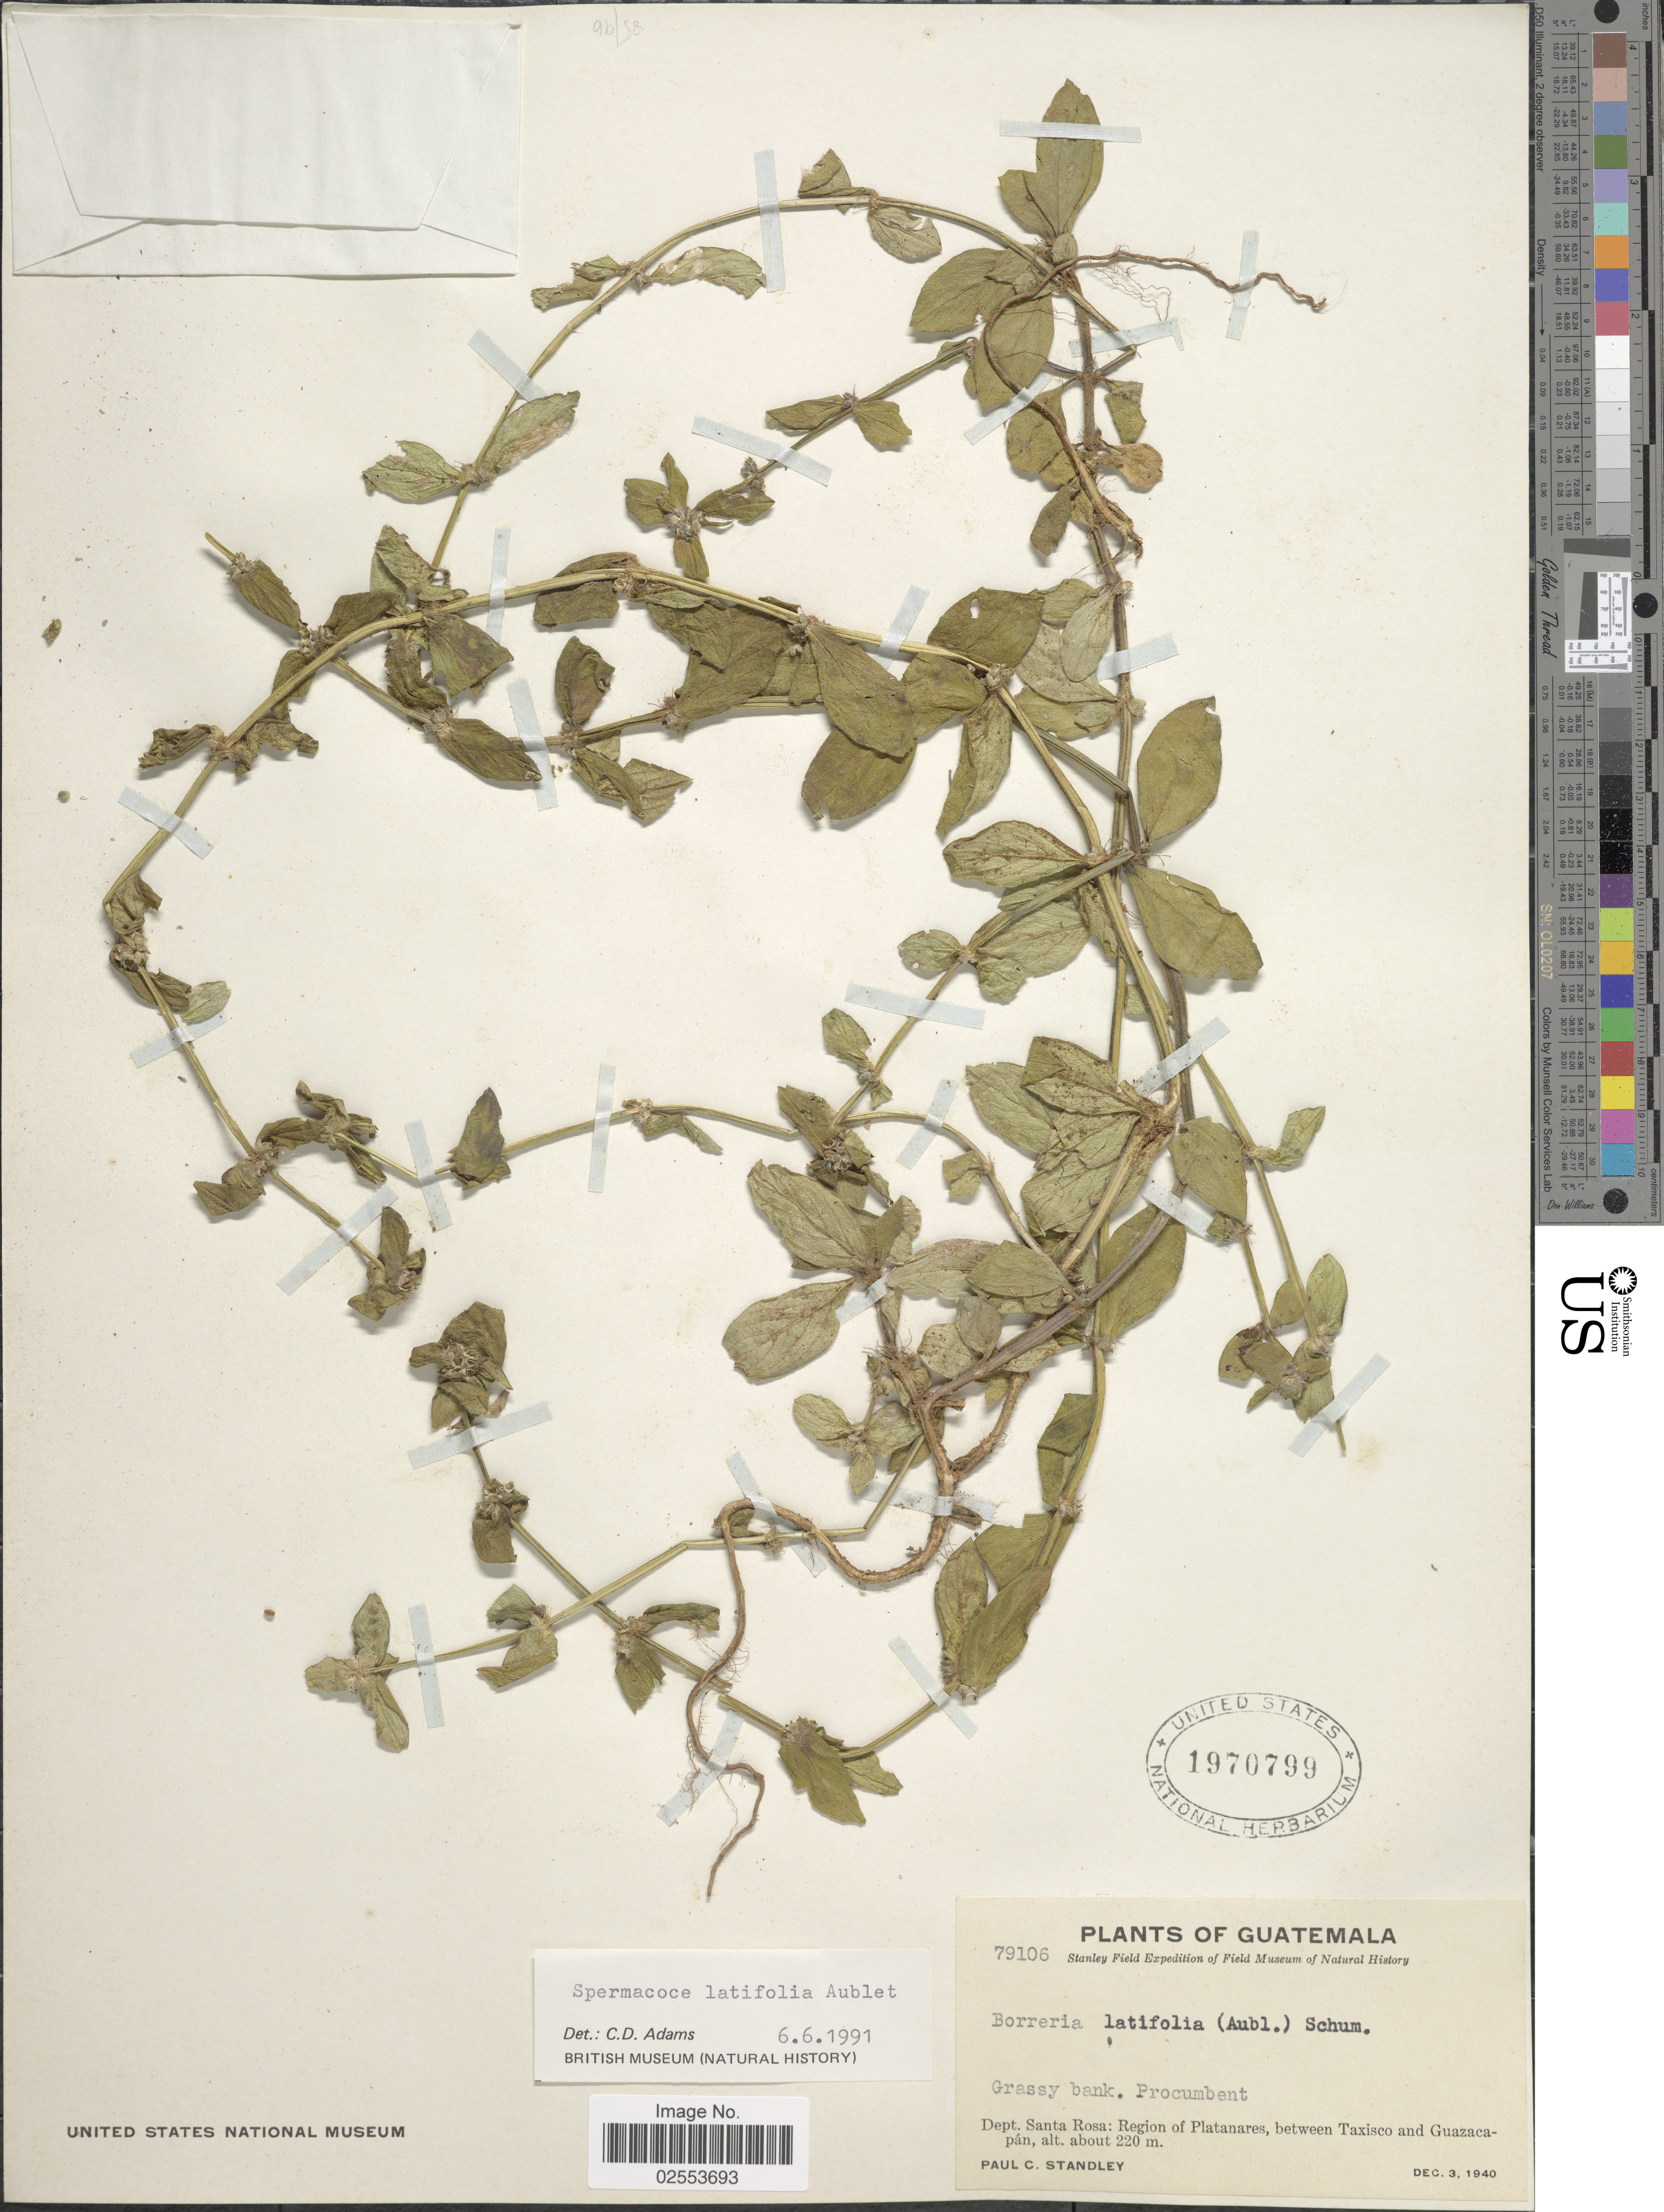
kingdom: Plantae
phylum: Tracheophyta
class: Magnoliopsida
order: Gentianales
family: Rubiaceae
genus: Spermacoce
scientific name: Spermacoce latifolia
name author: Aubl.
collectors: P. C. Standley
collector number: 79106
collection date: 1940-12-03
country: Guatemala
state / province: Santa Rosa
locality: Grassy bank, Region of Platanares, between Taxisco and Guazacapan.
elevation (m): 220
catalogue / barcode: US 1970799